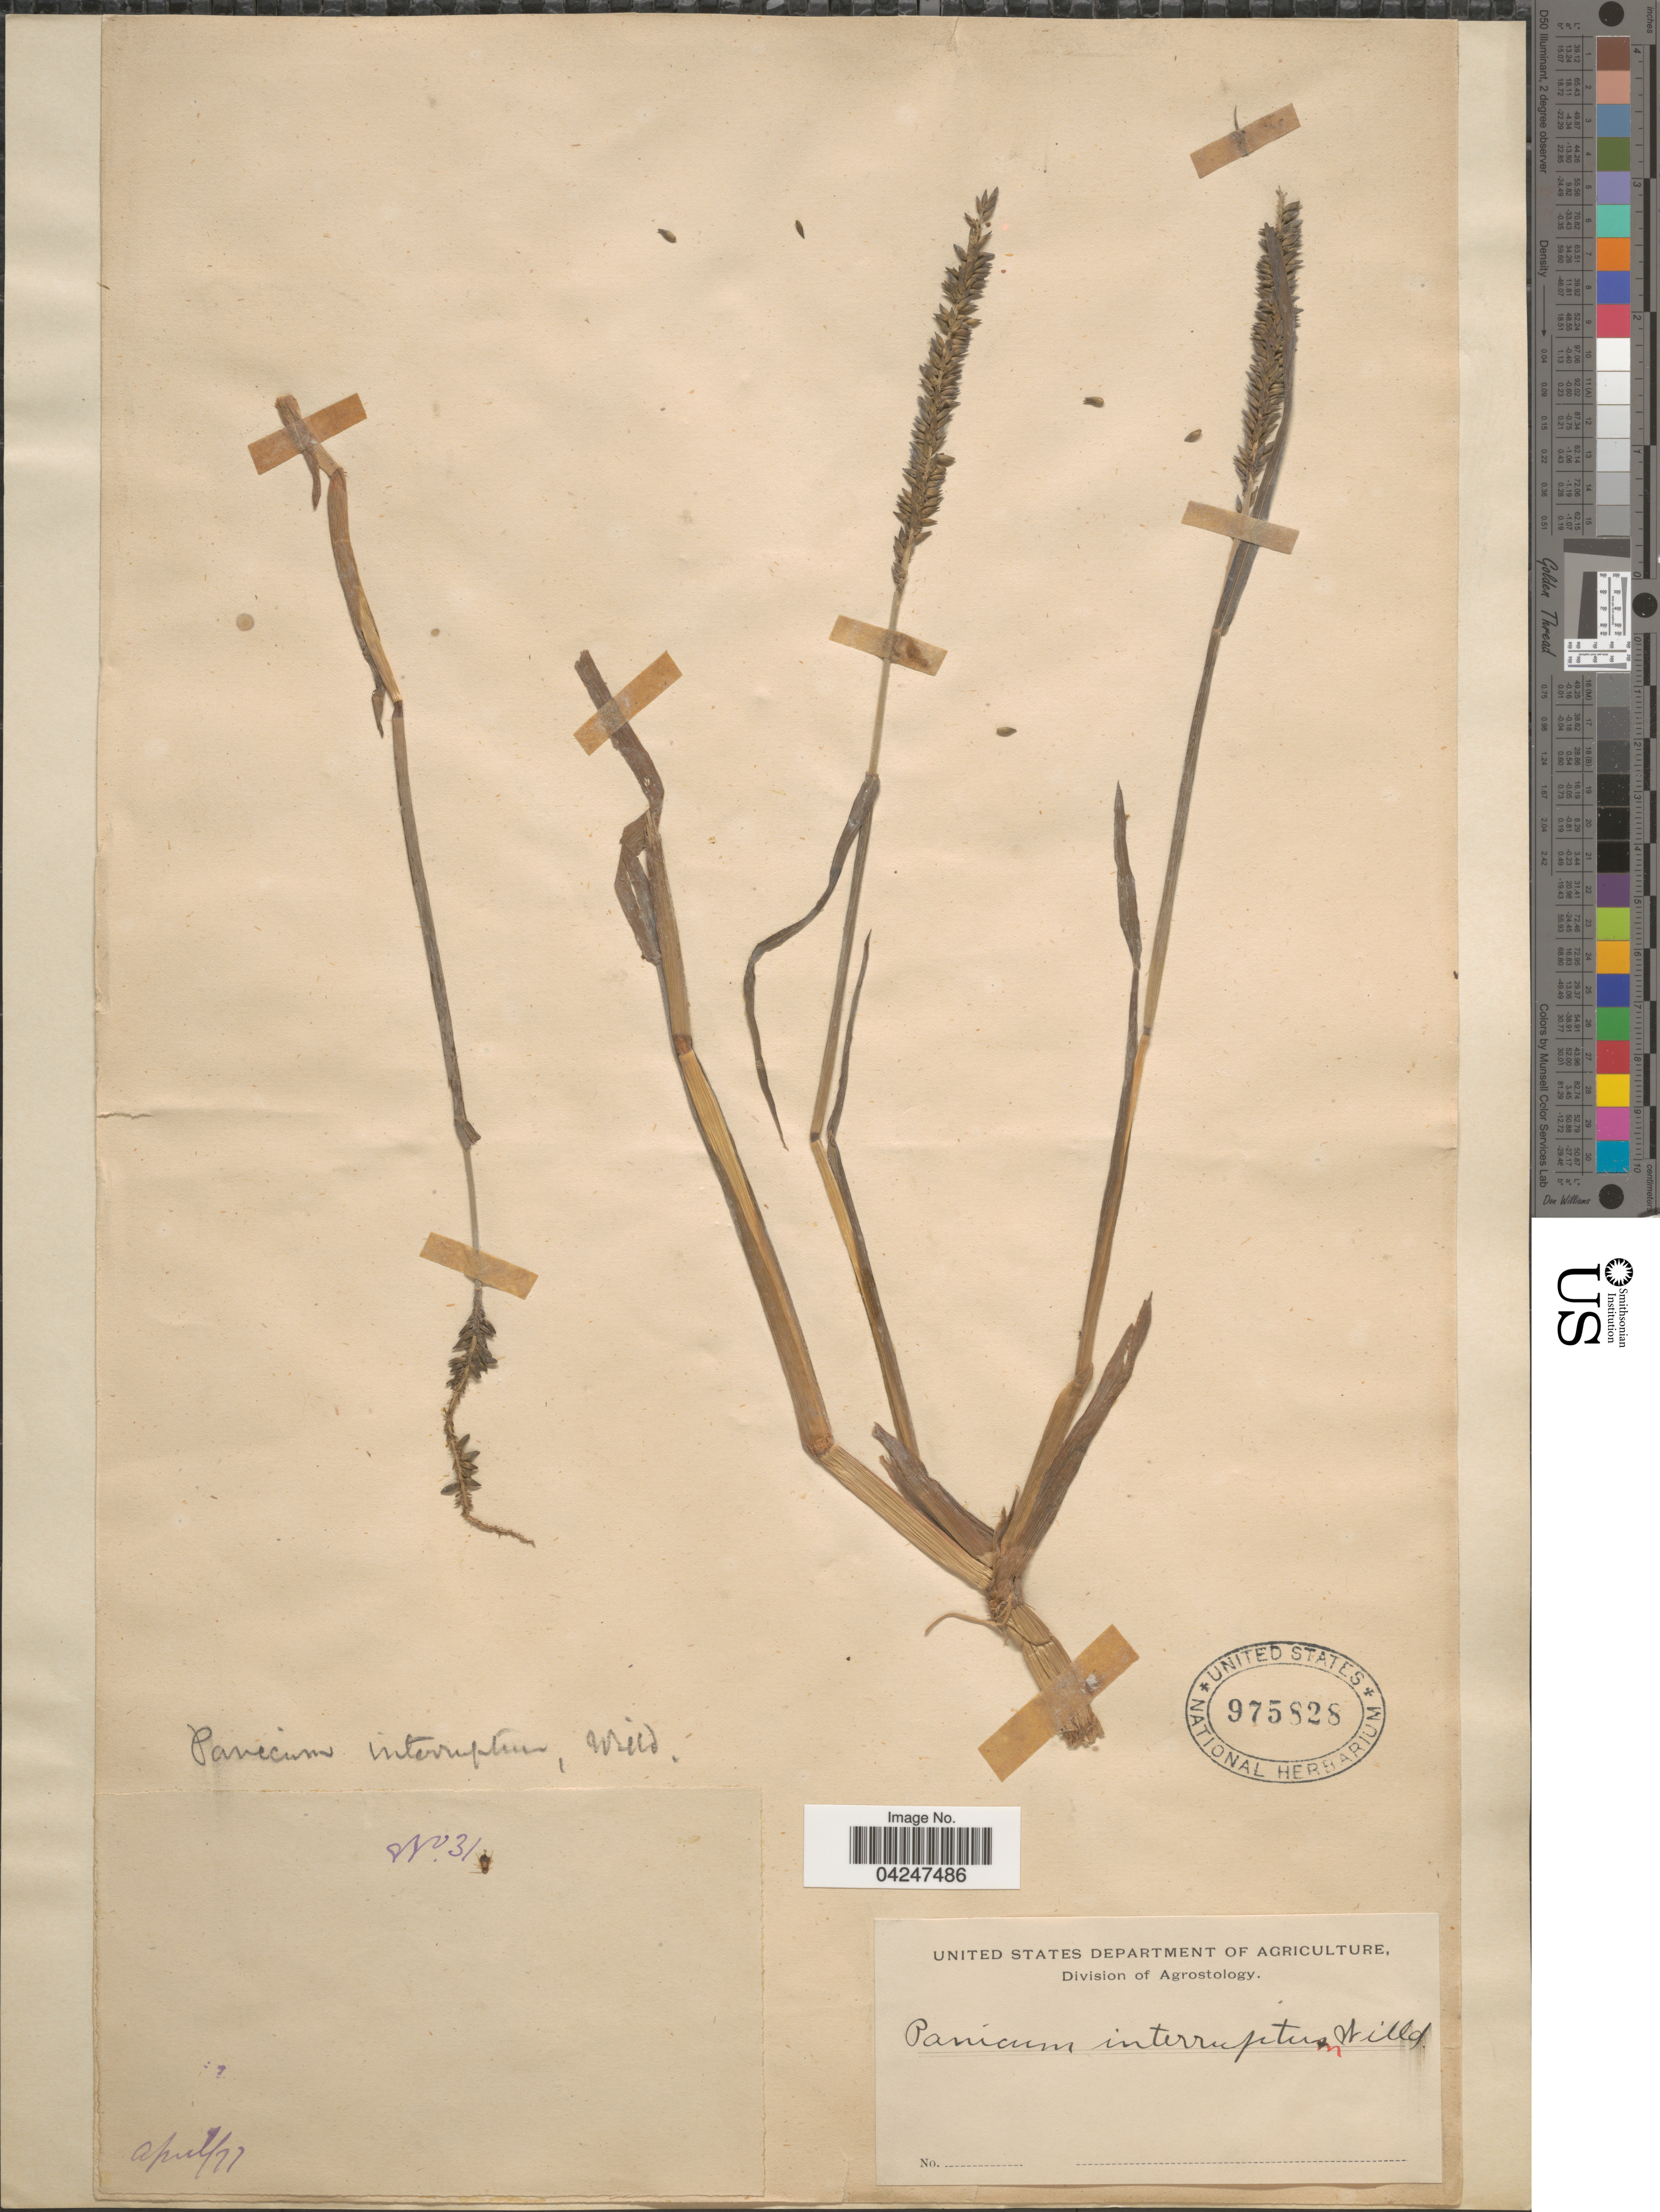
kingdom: Plantae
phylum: Tracheophyta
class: Liliopsida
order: Poales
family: Poaceae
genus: Sacciolepis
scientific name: Sacciolepis interrupta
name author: (Willd.) Stapf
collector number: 31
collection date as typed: Transcribed d/m/y: /4/77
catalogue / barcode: US 975828